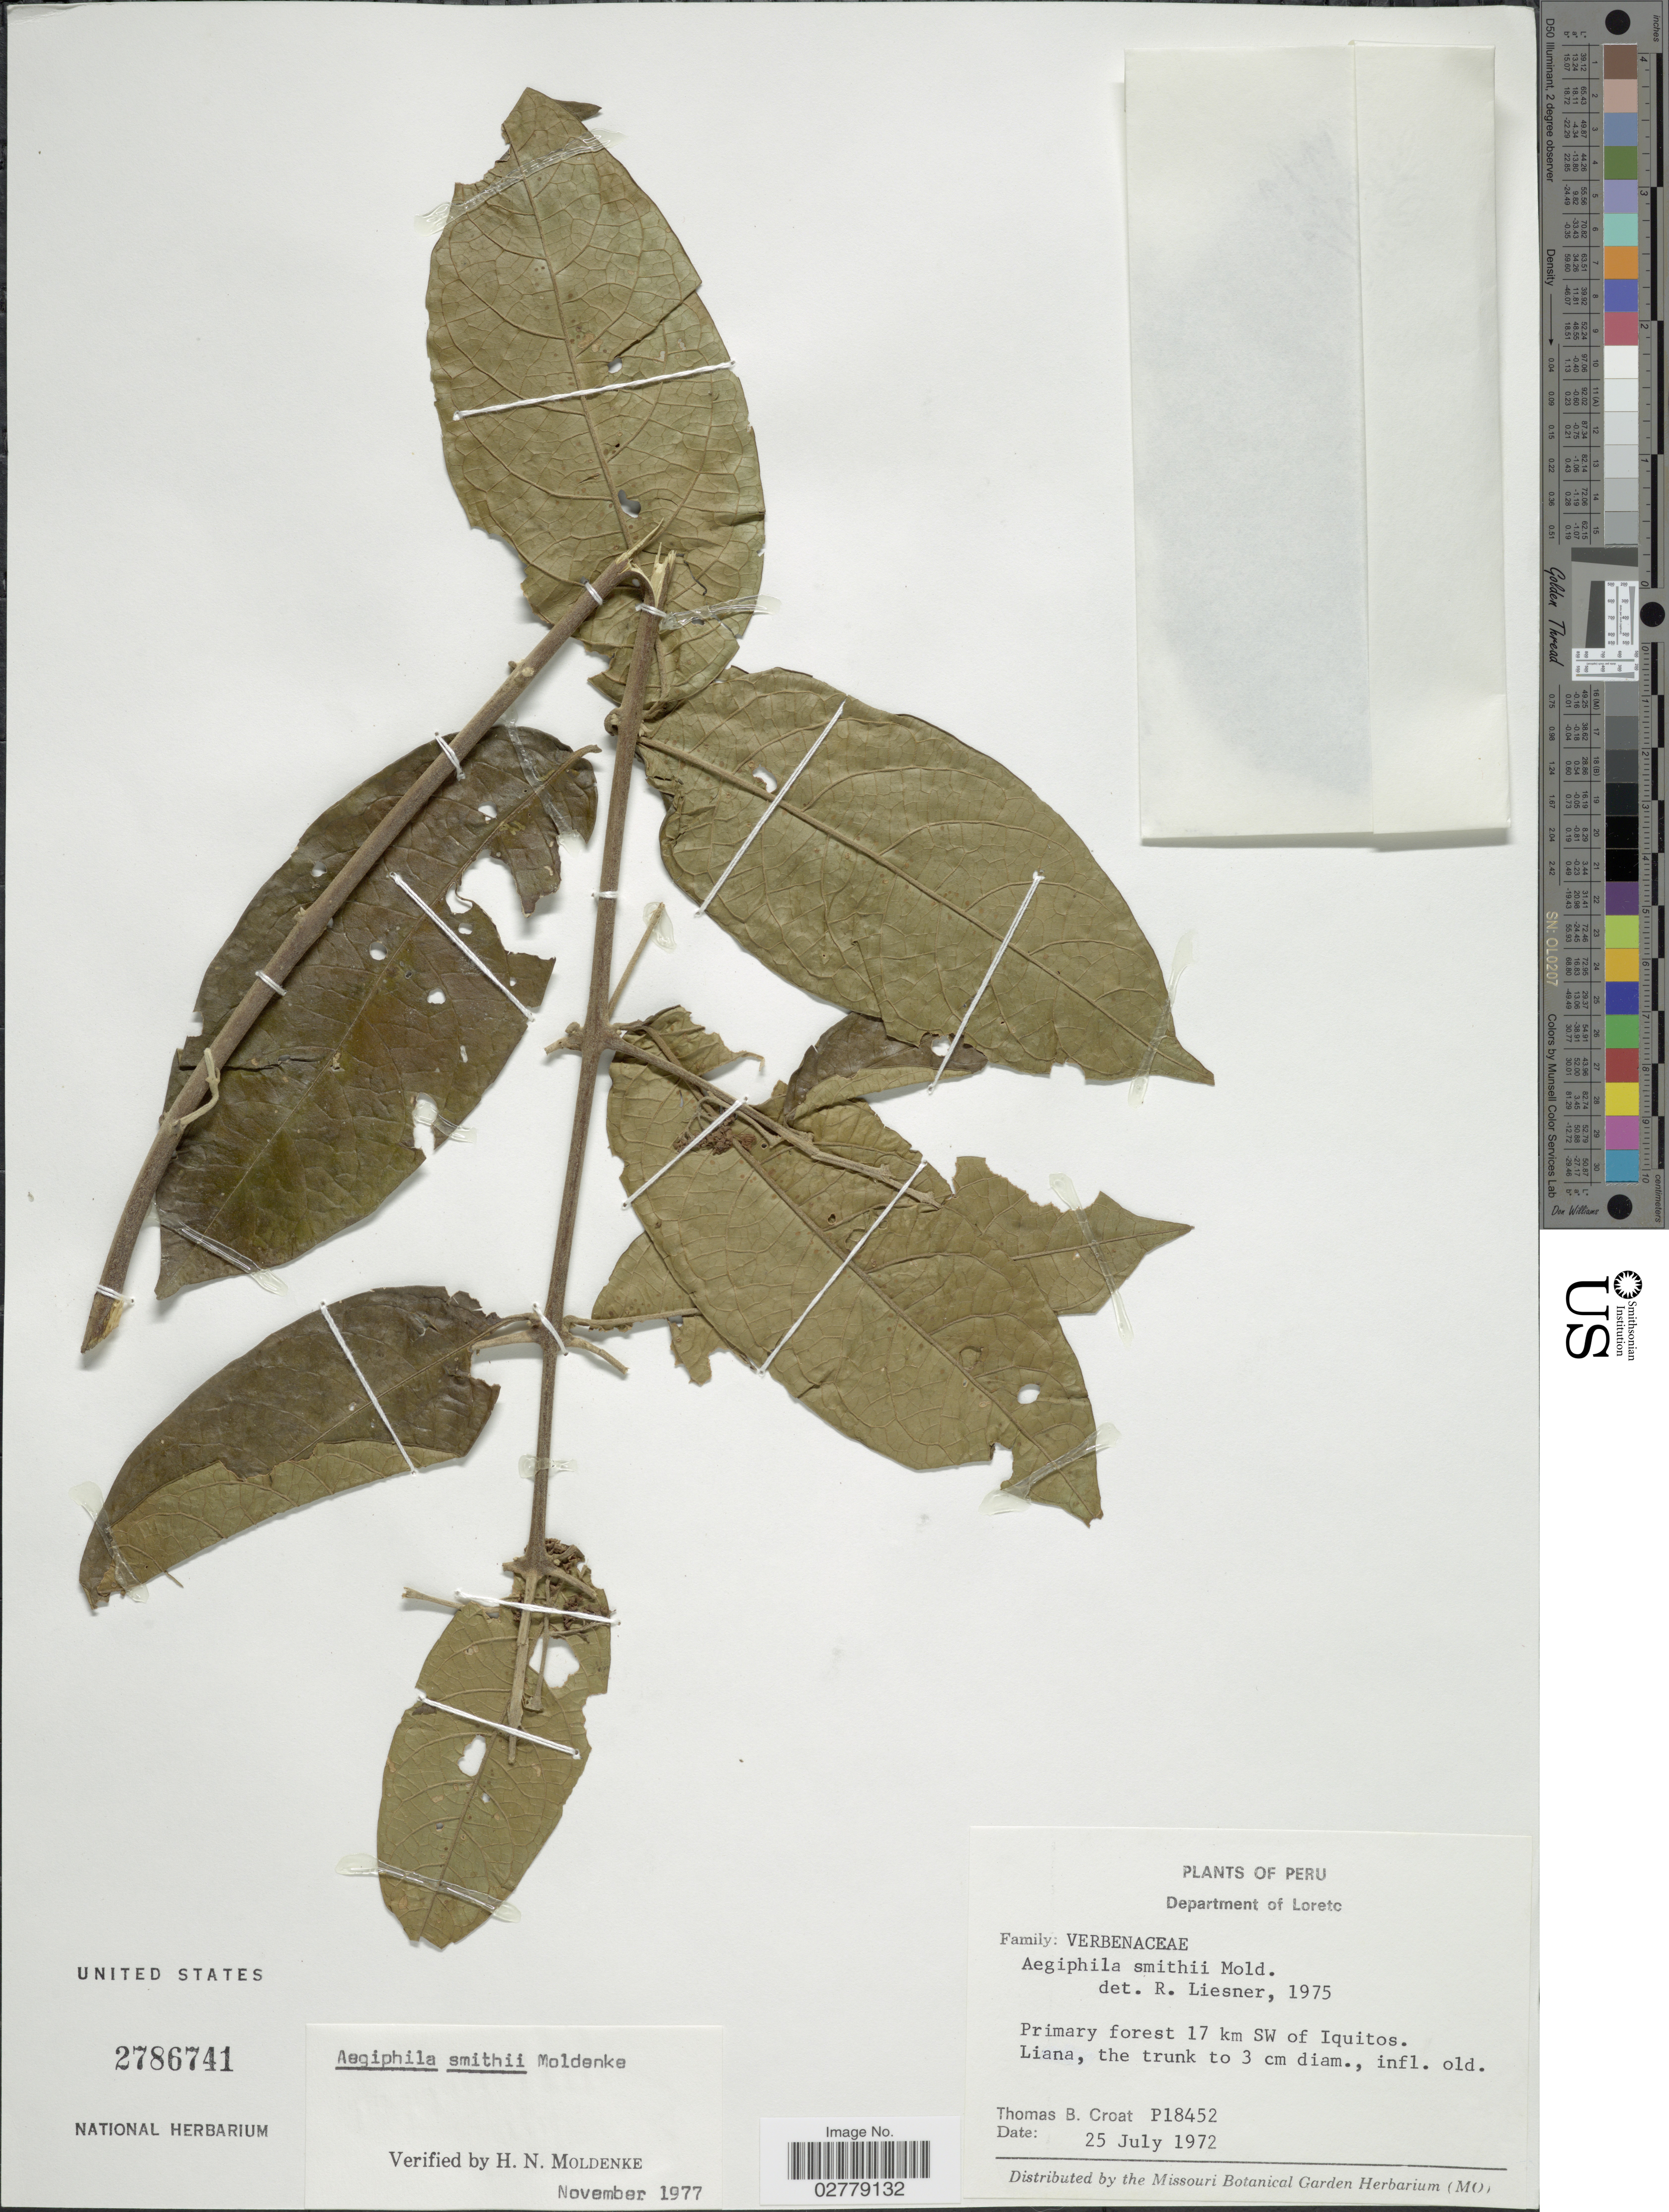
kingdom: Plantae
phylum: Tracheophyta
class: Magnoliopsida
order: Lamiales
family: Lamiaceae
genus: Aegiphila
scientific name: Aegiphila smithii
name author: Moldenke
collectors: T. B. Croat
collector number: P18452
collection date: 1972-07-25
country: Peru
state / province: Loreto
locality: Department of Loreto, Primary forest 17 km SW of Iquitos.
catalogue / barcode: US 2786741